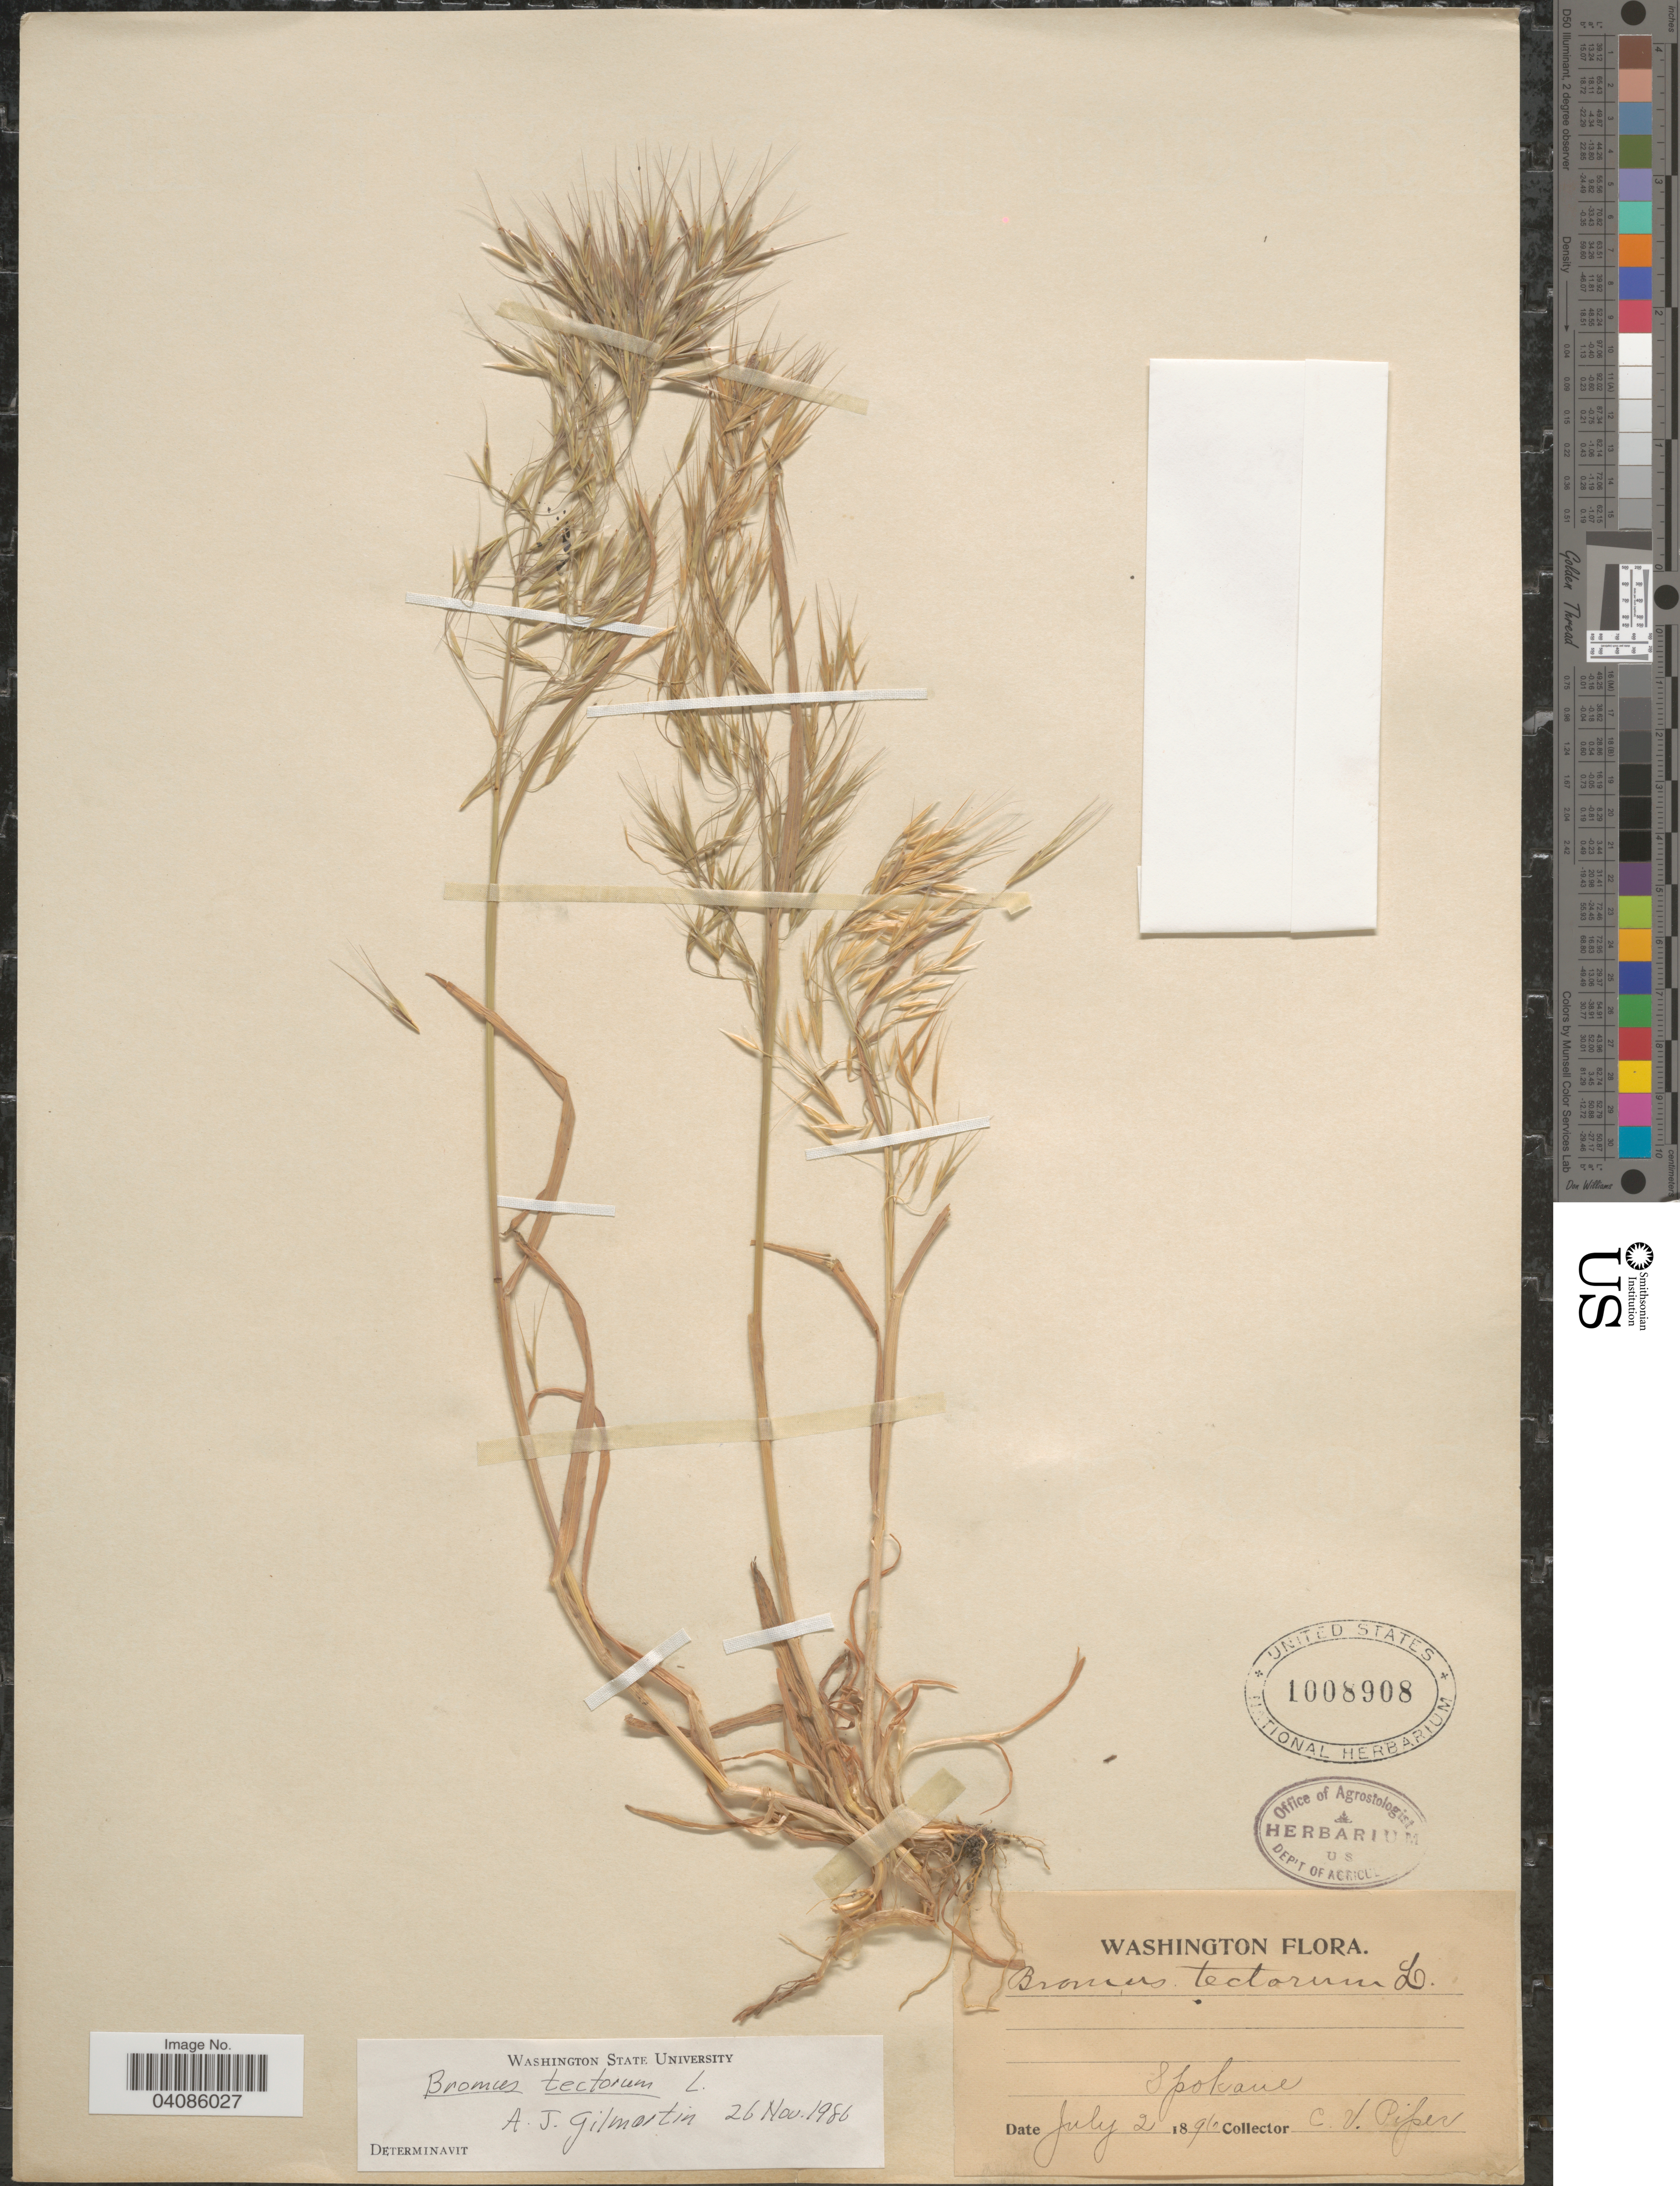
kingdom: Plantae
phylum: Tracheophyta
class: Liliopsida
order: Poales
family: Poaceae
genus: Bromus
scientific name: Bromus tectorum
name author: L.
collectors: C. V. Piper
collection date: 1896-07-02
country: United States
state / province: Washington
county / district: Spokane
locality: Spokane.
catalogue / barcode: US 1008908